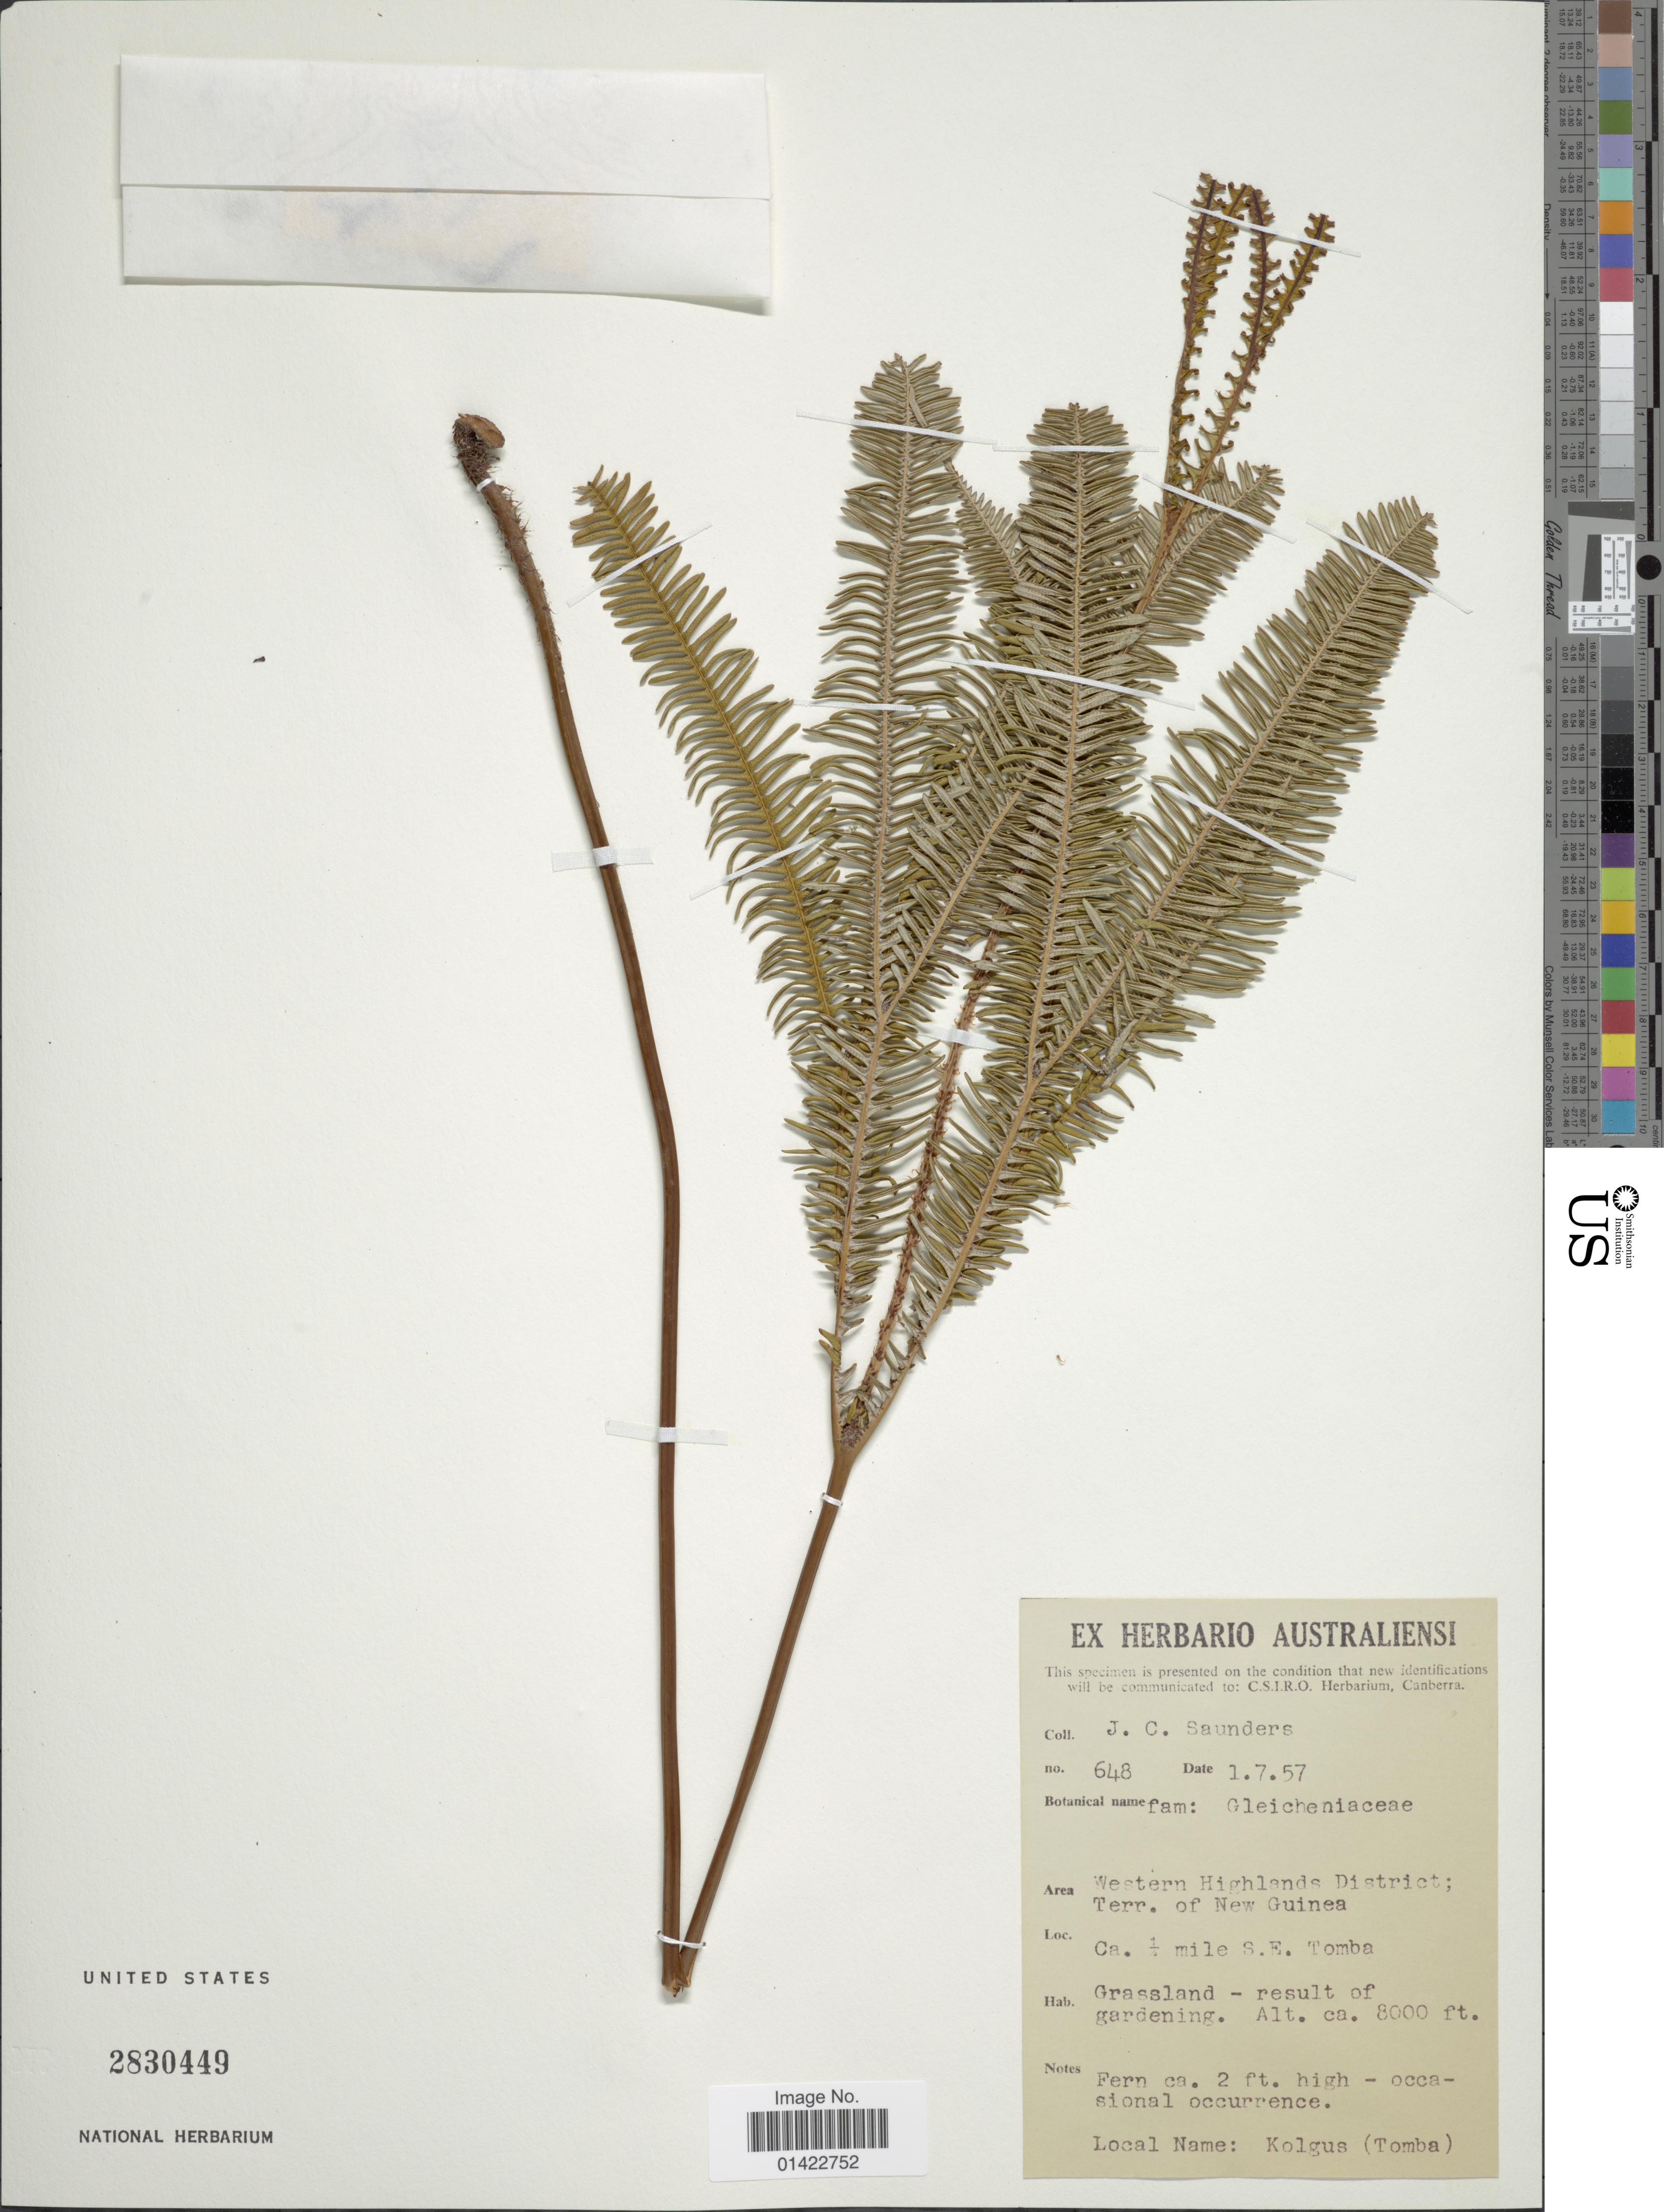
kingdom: Plantae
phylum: Tracheophyta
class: Polypodiopsida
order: Gleicheniales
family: Gleicheniaceae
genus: Sticherus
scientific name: Sticherus sp.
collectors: J. C. Saunders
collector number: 648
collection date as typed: Transcribed d/m/y: 1/7/57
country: Papua New Guinea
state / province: Western Highlands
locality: Terr. of New Guinea. Ca. 0.5 mil S.E. of Tomba. [interpreted]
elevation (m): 2438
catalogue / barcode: US 2830449